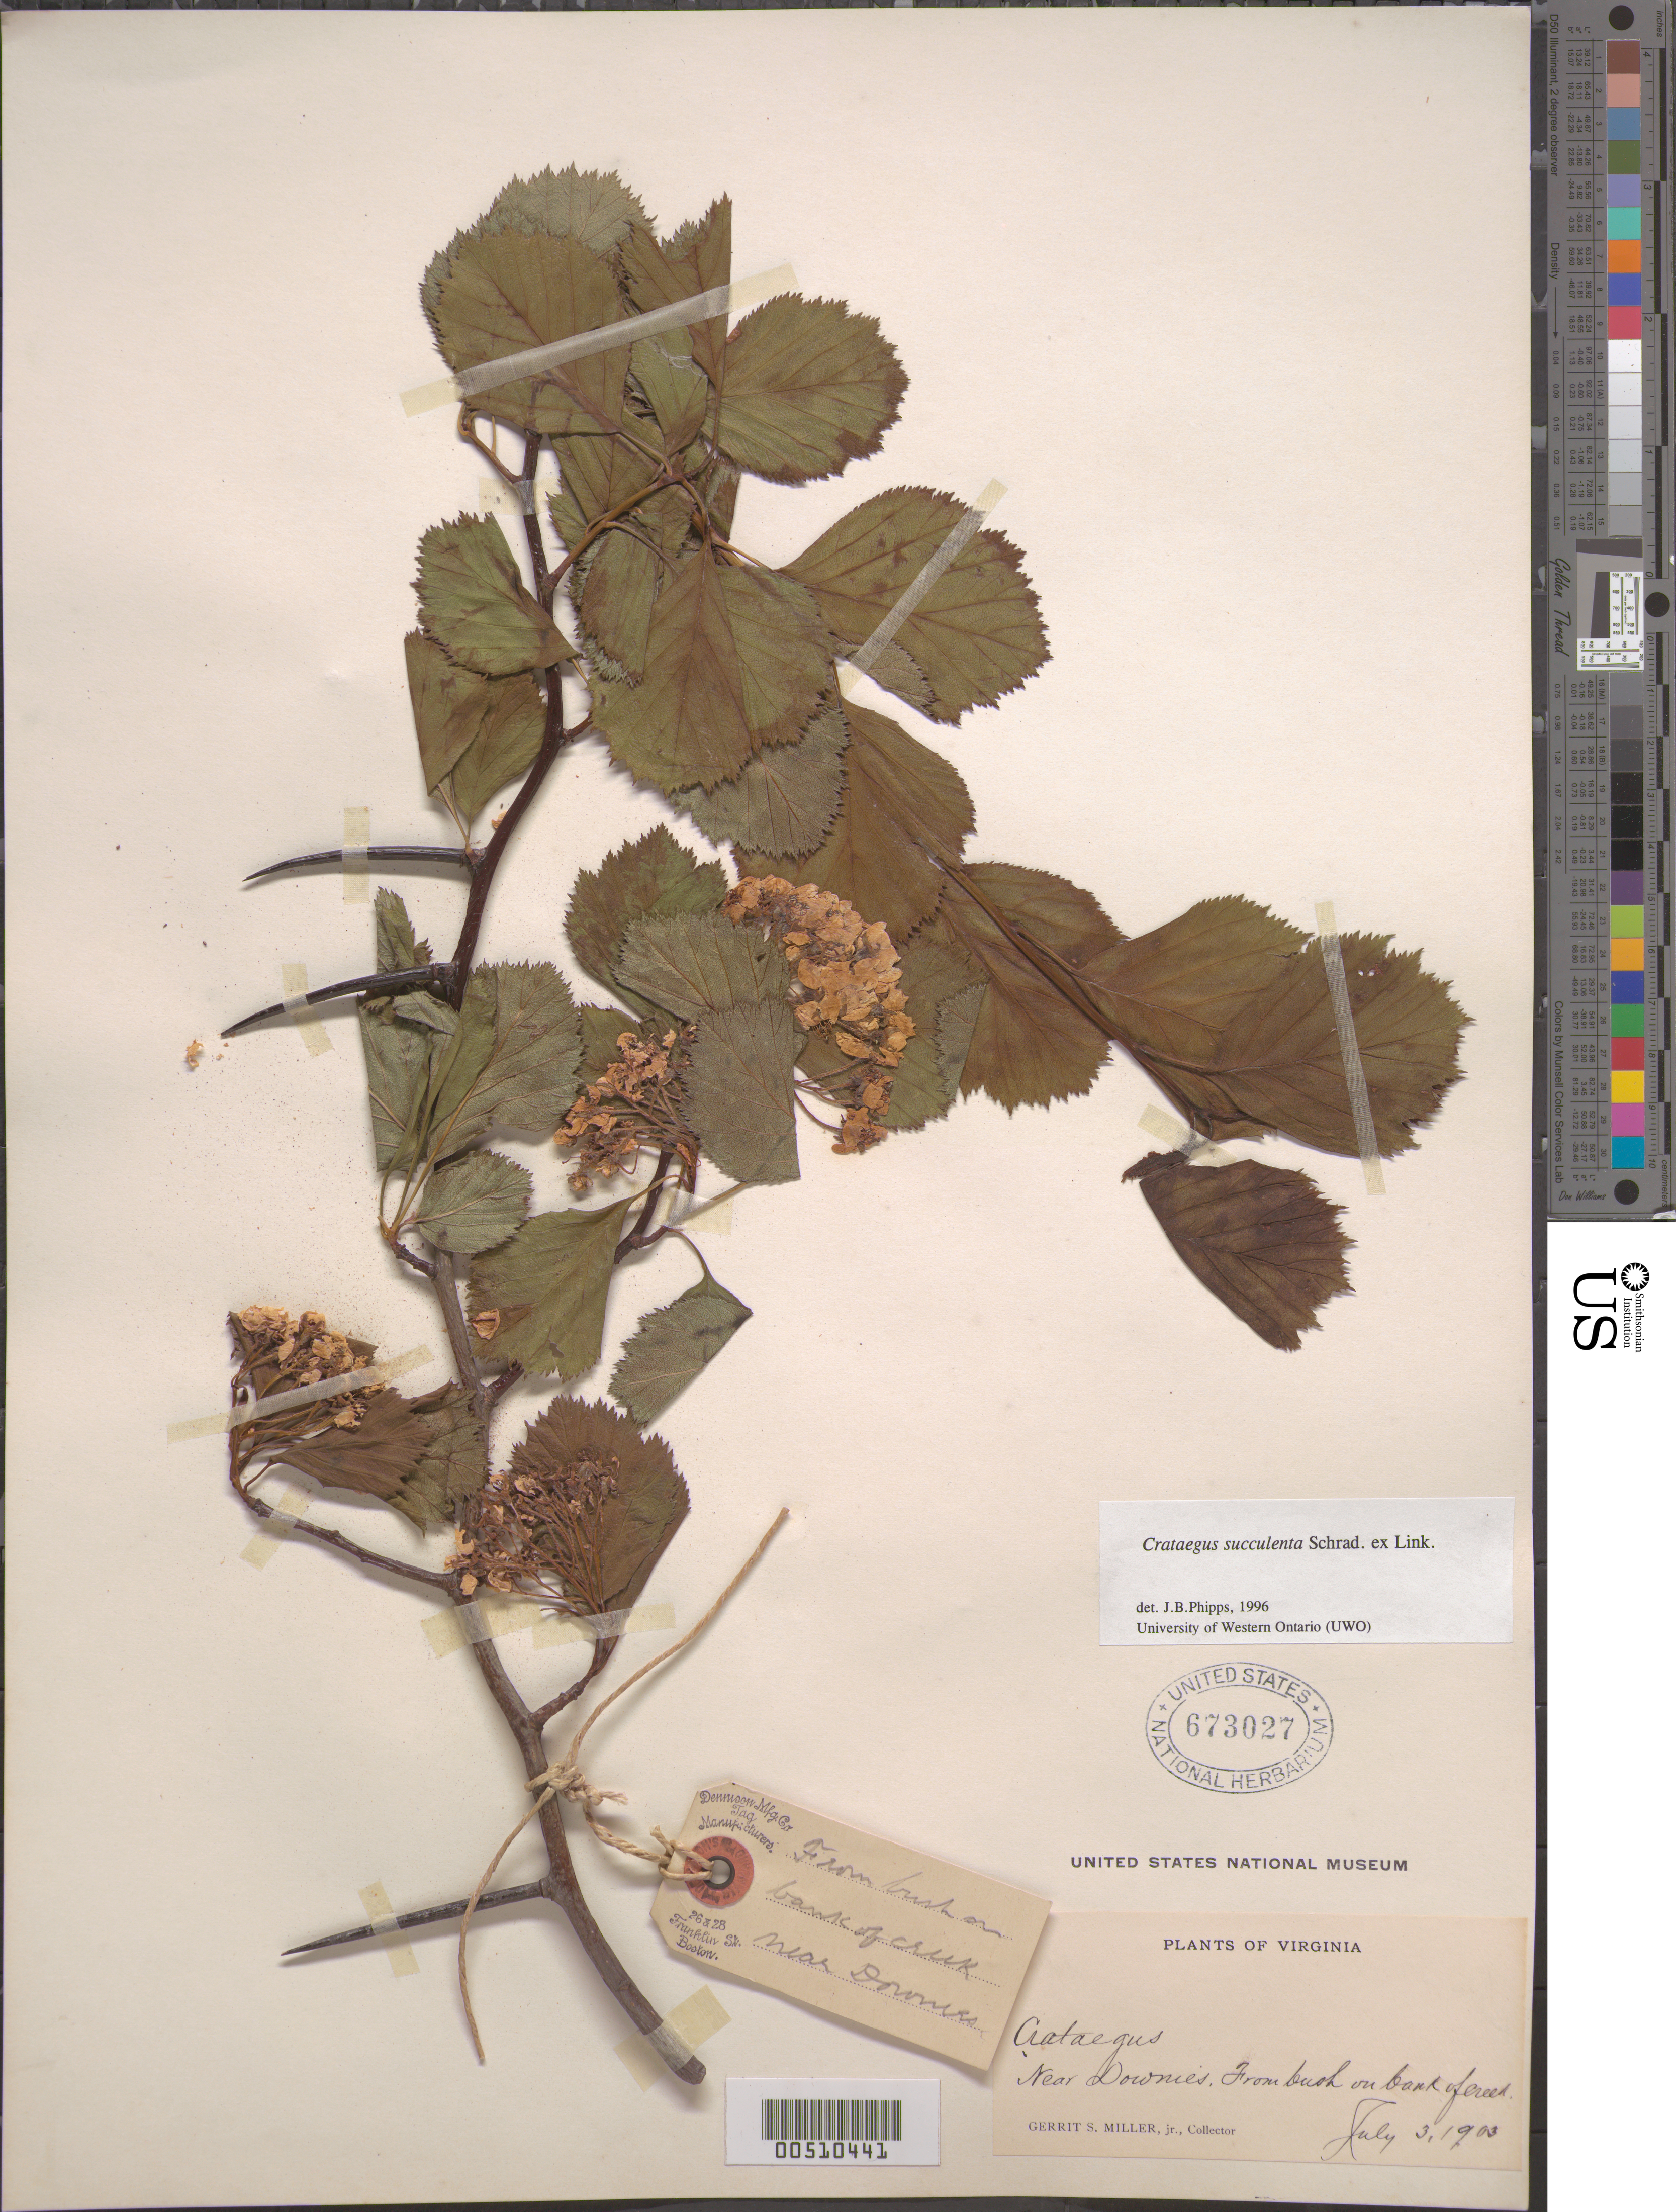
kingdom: Plantae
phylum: Tracheophyta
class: Magnoliopsida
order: Rosales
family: Rosaceae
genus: Crataegus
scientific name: Crataegus succulenta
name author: Schrad. ex Link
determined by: Phipps, James B., (UWO), University of Western Ontario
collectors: G. S. Miller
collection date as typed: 03 Jul 1903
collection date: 1903-07-03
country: United States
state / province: Virginia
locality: Near Downies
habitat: bank of creek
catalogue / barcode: US 673027